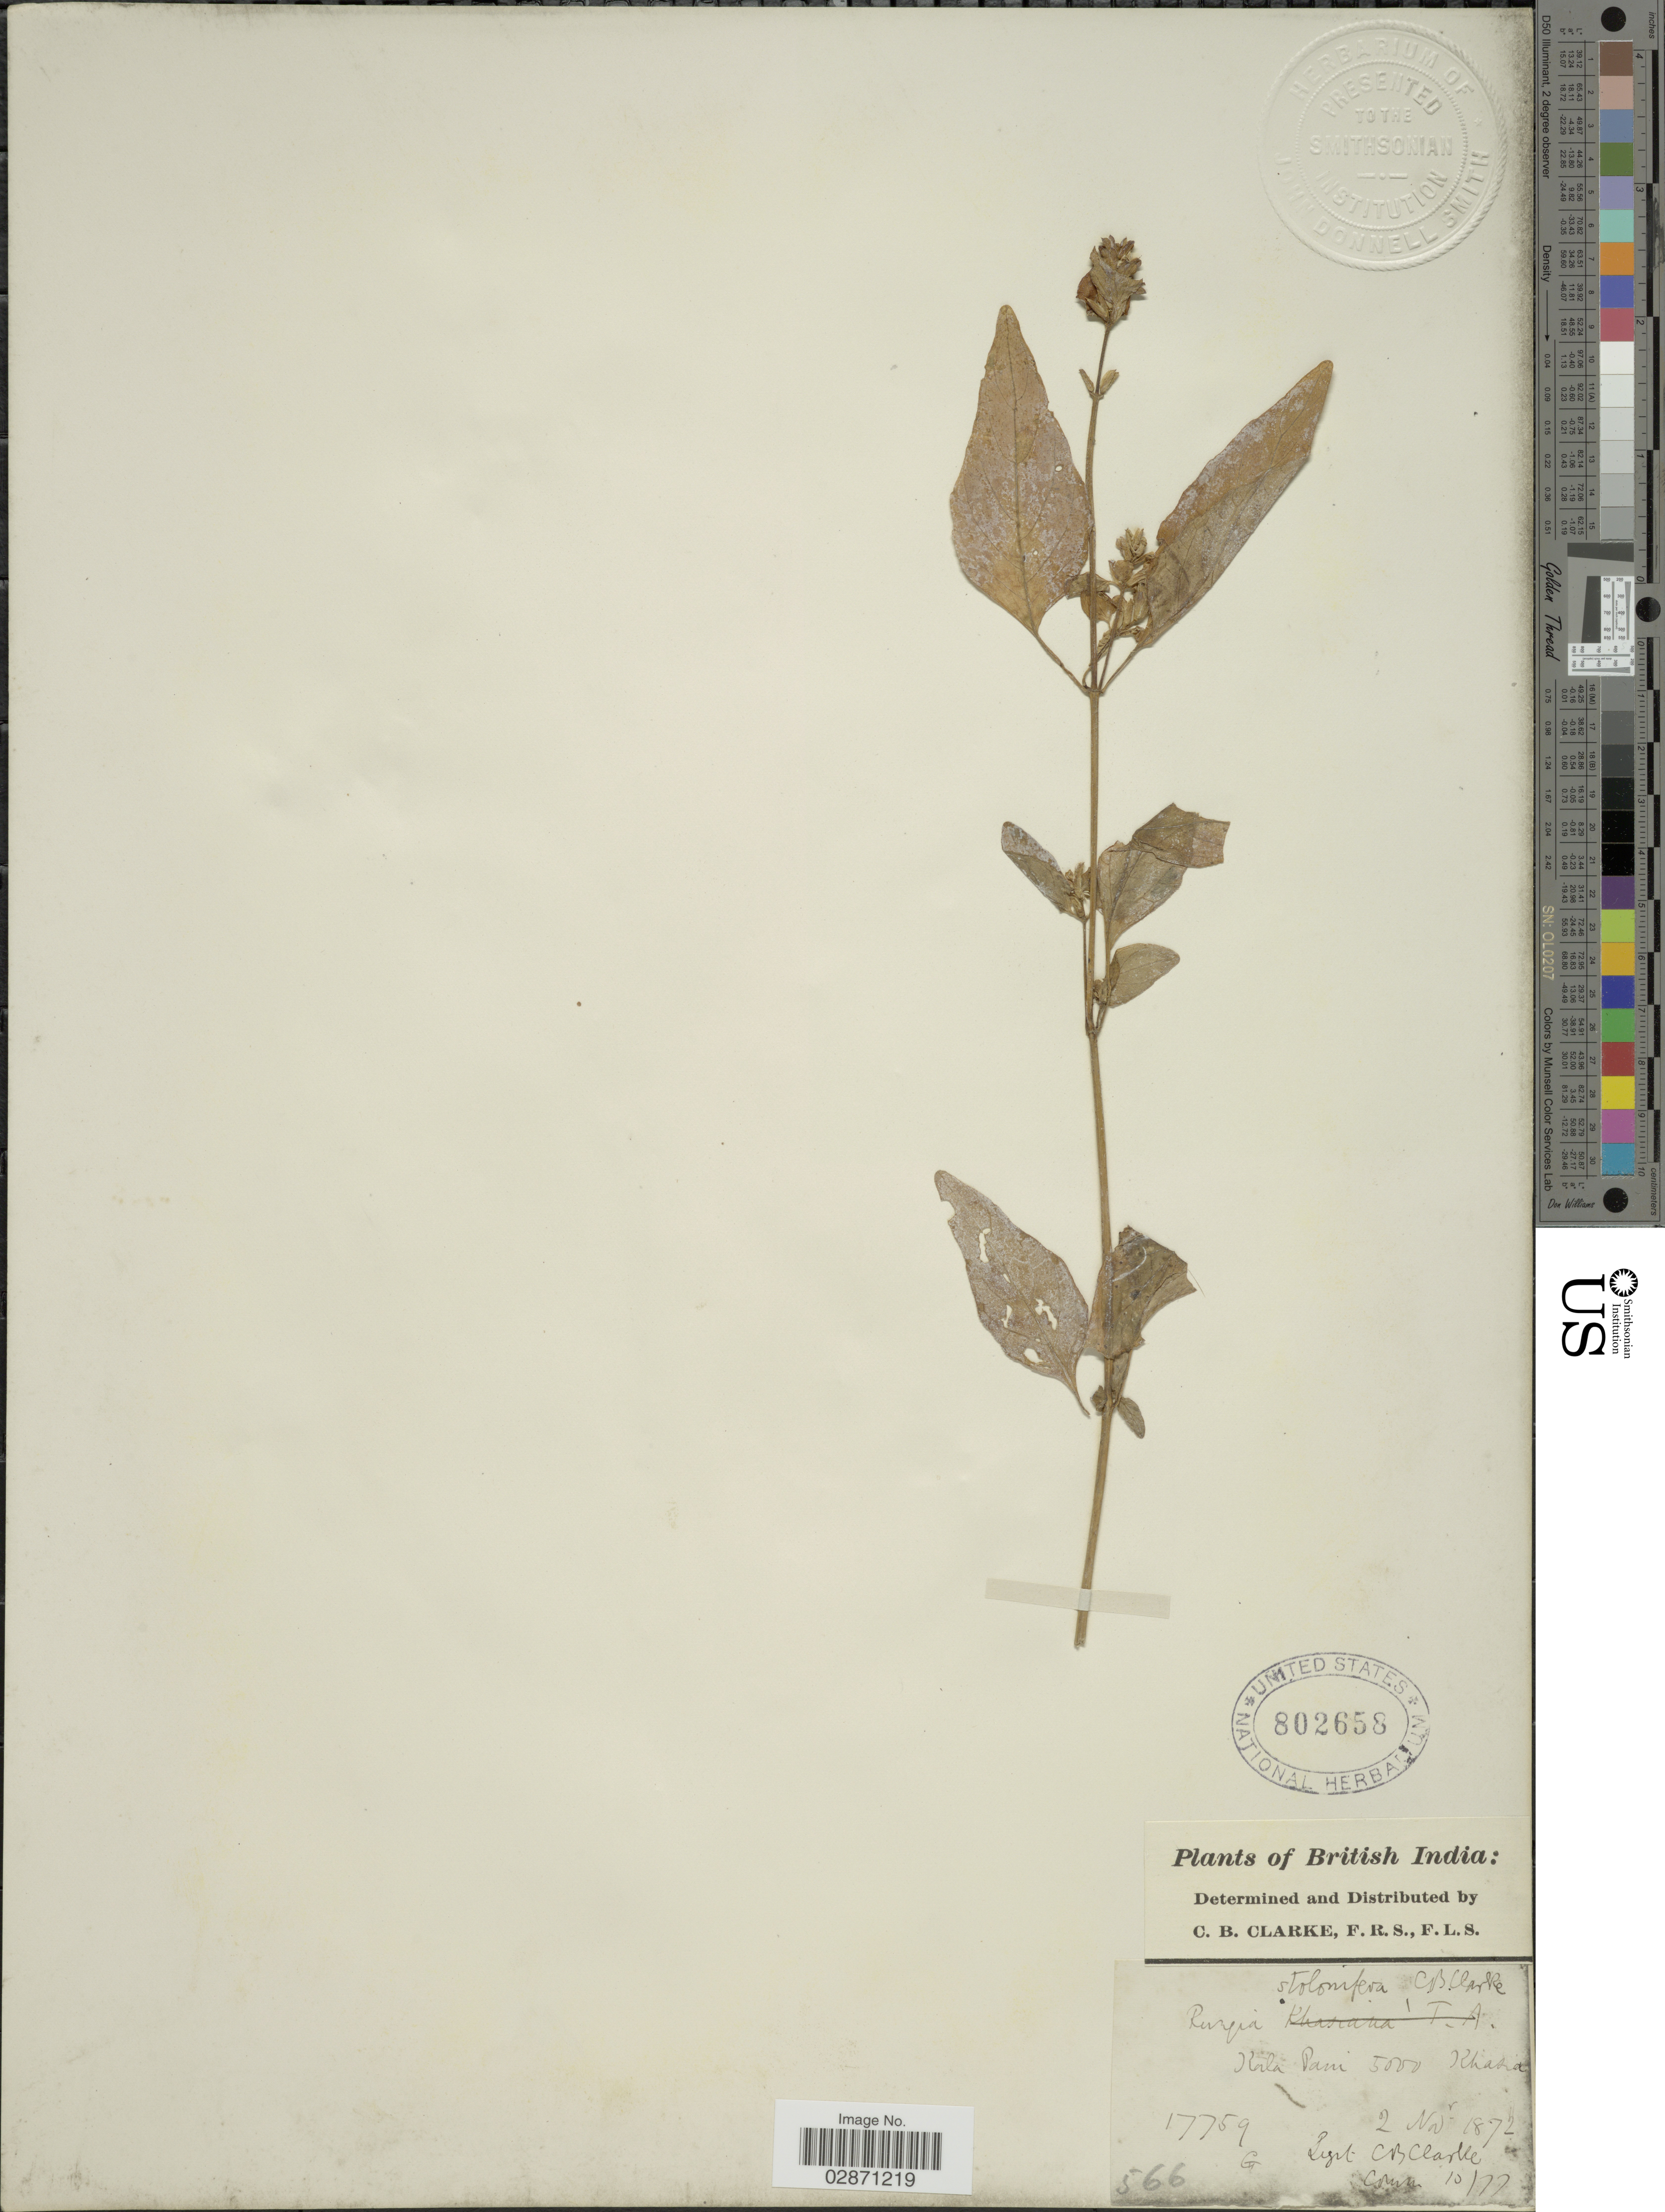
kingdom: Plantae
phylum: Tracheophyta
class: Magnoliopsida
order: Lamiales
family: Acanthaceae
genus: Rungia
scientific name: Rungia stolonifera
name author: C.B. Clarke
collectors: C. B. Clarke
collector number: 17759G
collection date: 1872-11-02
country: India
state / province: Meghalaya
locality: British India. Kala Pani. Khasia.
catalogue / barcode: US 802658